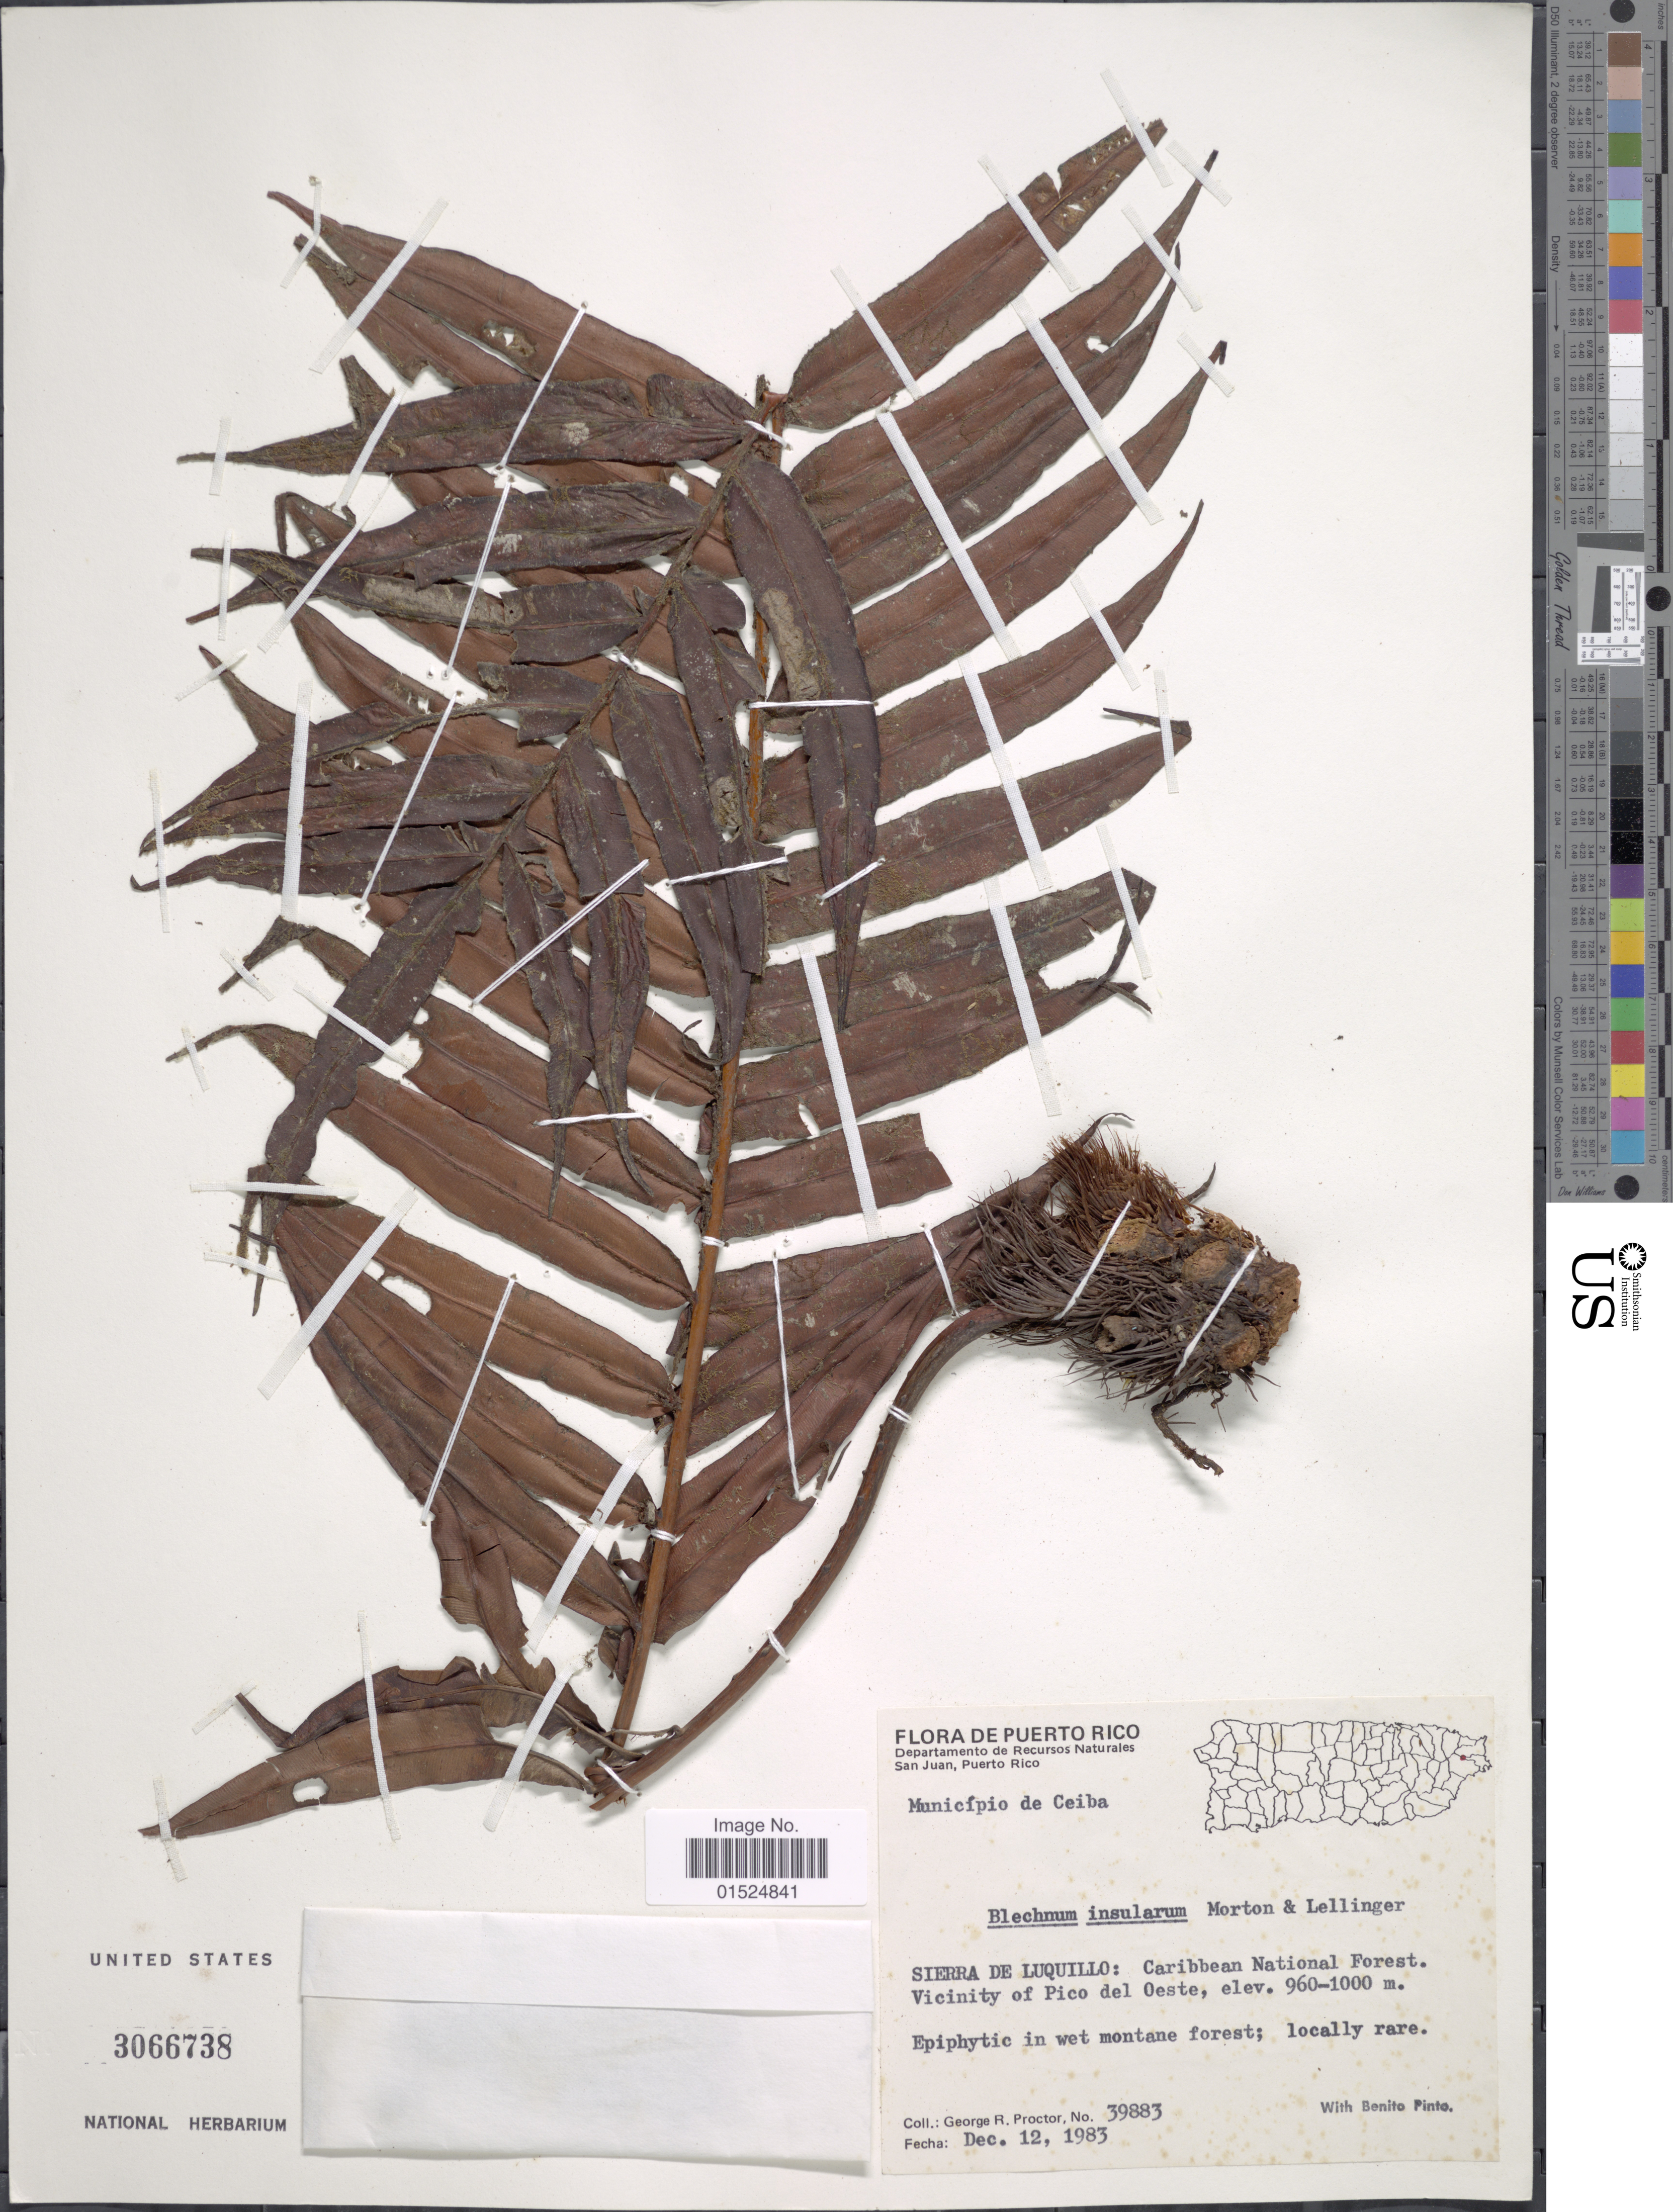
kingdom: Plantae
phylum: Tracheophyta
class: Polypodiopsida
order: Polypodiales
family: Blechnaceae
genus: Blechnum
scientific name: Blechnum insularum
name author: C.V. Morton & Lellinger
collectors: G. Proctor & B. Pinto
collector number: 39883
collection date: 1983-12-12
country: Puerto Rico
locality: Municipio de Ceiba, Sierra de Luquillo: Caribbean National Forest. Vicinity of Pirco del Oeste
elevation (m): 960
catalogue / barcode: US 3066738